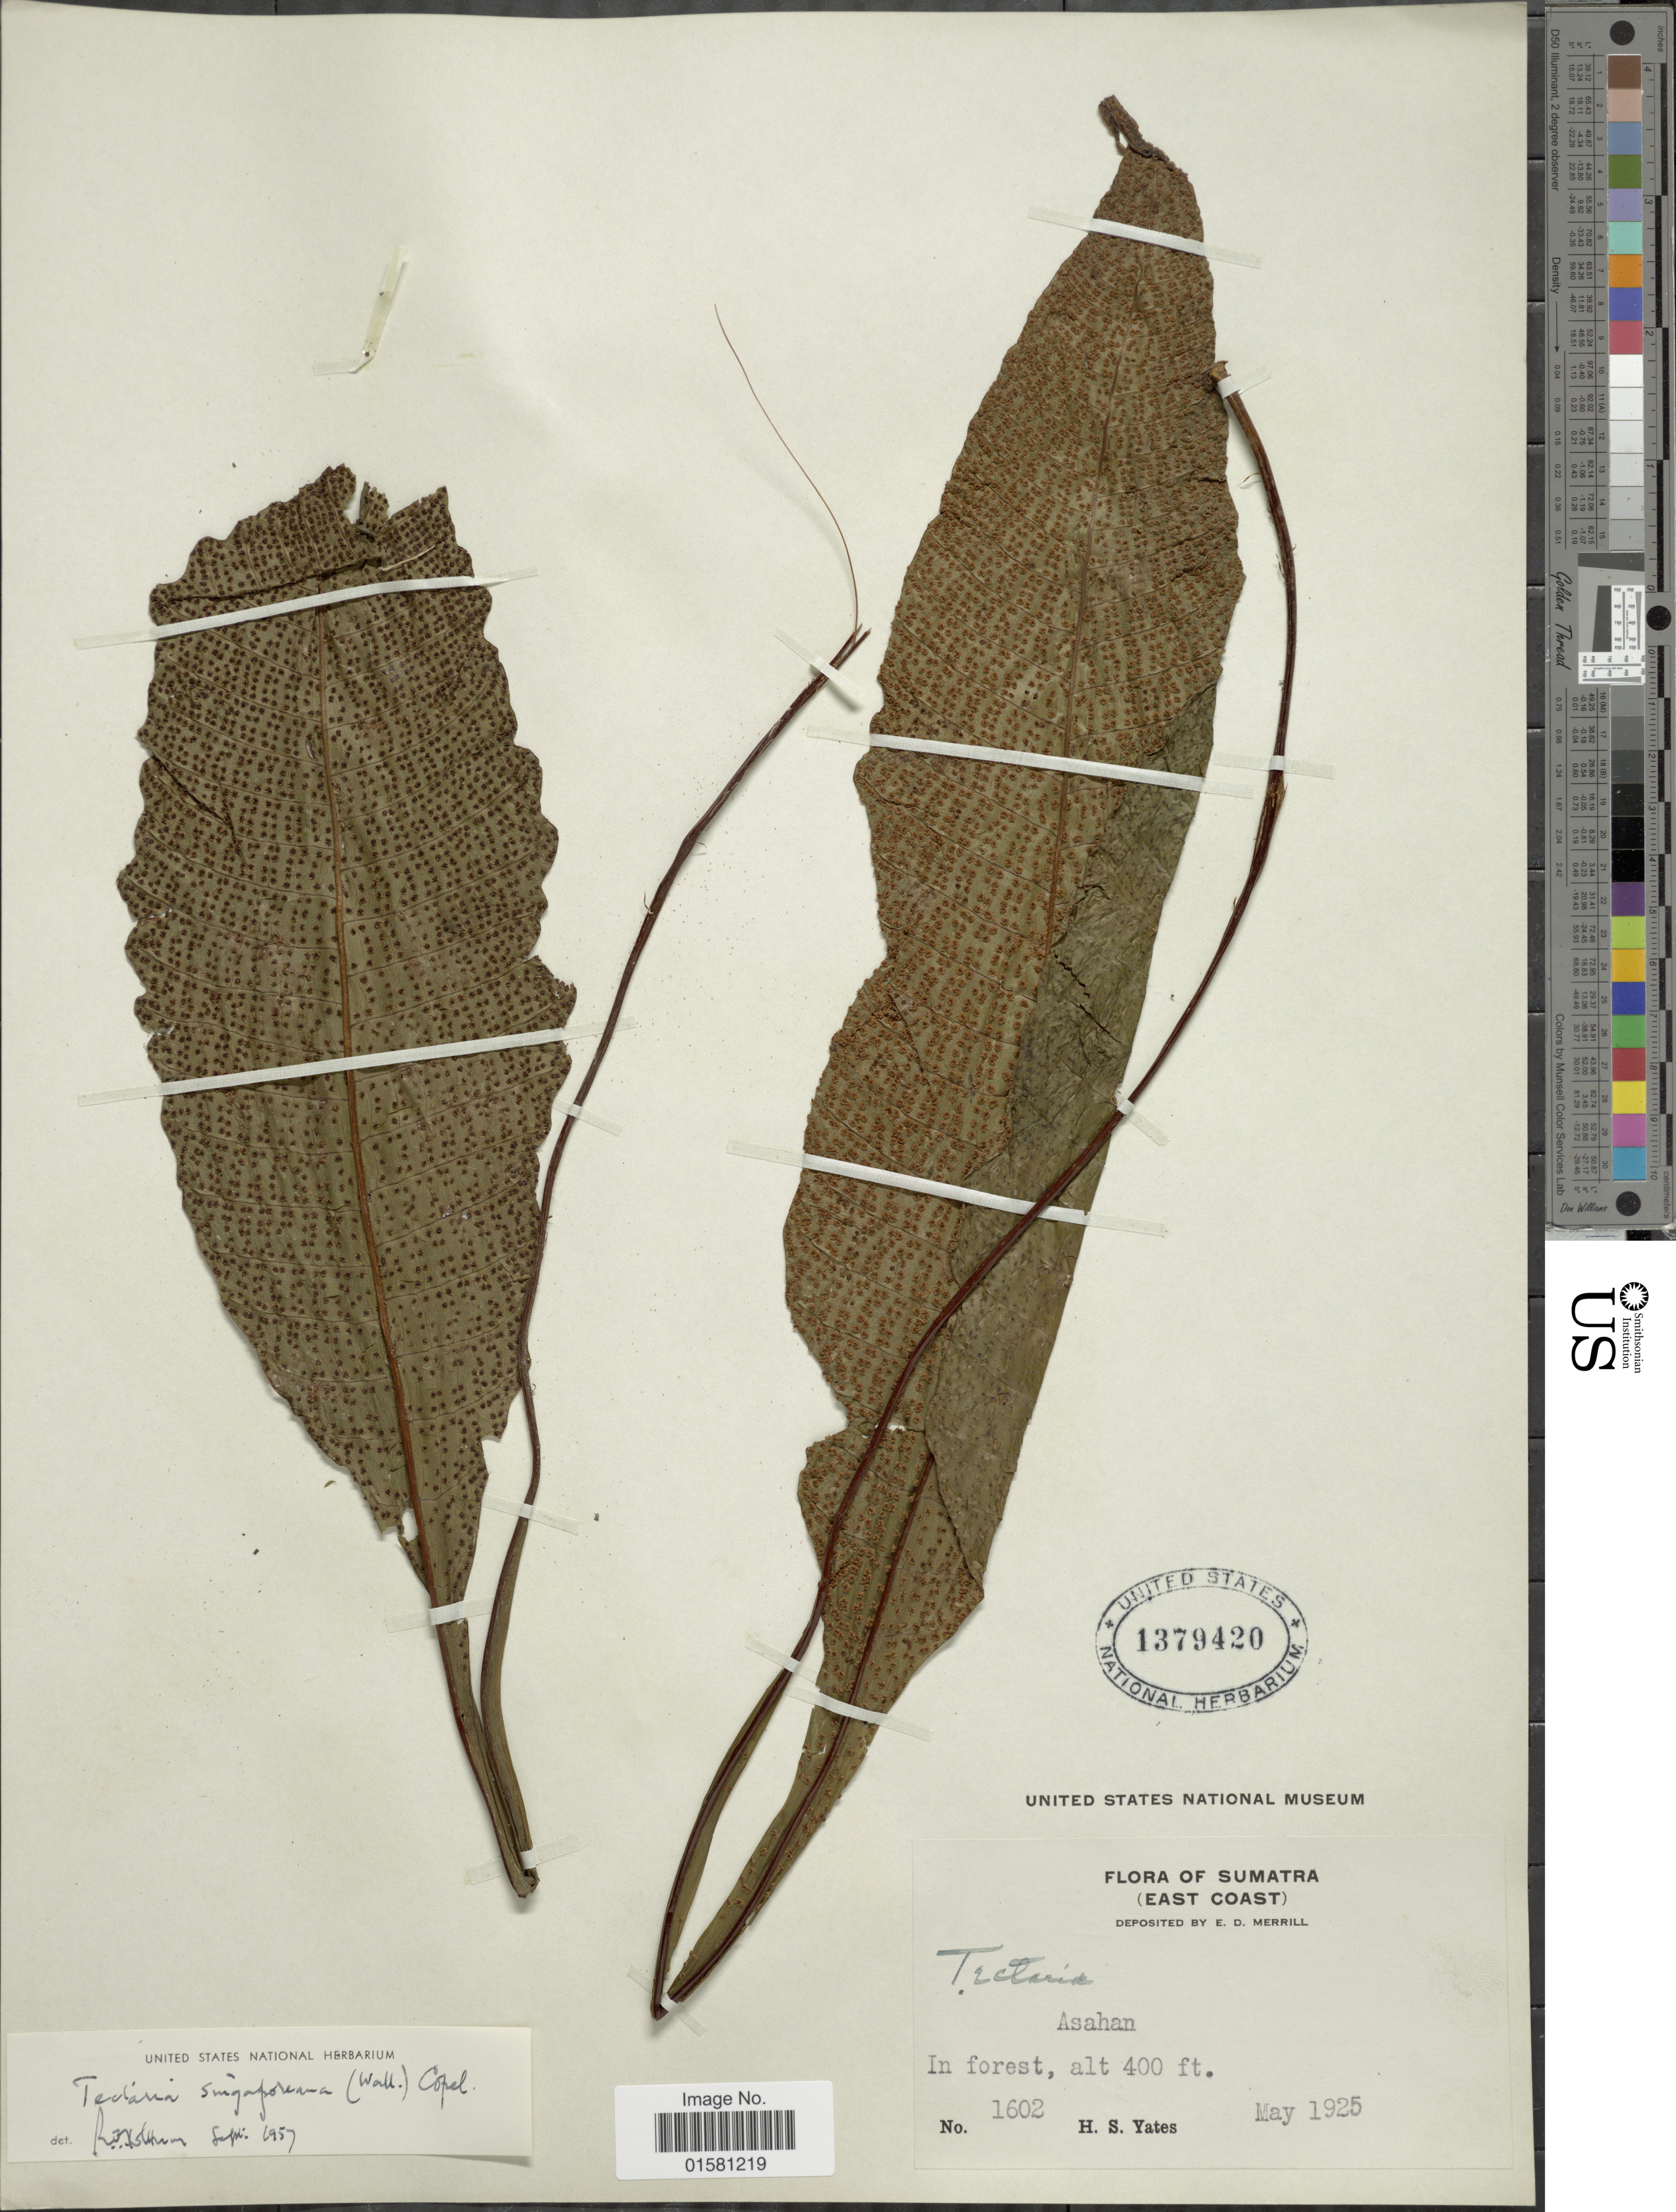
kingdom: Plantae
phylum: Tracheophyta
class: Polypodiopsida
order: Polypodiales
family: Tectariaceae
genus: Tectaria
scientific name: Tectaria singaporeana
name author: (Wall. ex Hook. & Grev.) Copel.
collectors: H. S. Yates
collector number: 1602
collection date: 1925-05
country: Indonesia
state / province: Sumatra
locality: Sumatra (East Coast) Asahan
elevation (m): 122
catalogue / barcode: US 1379420